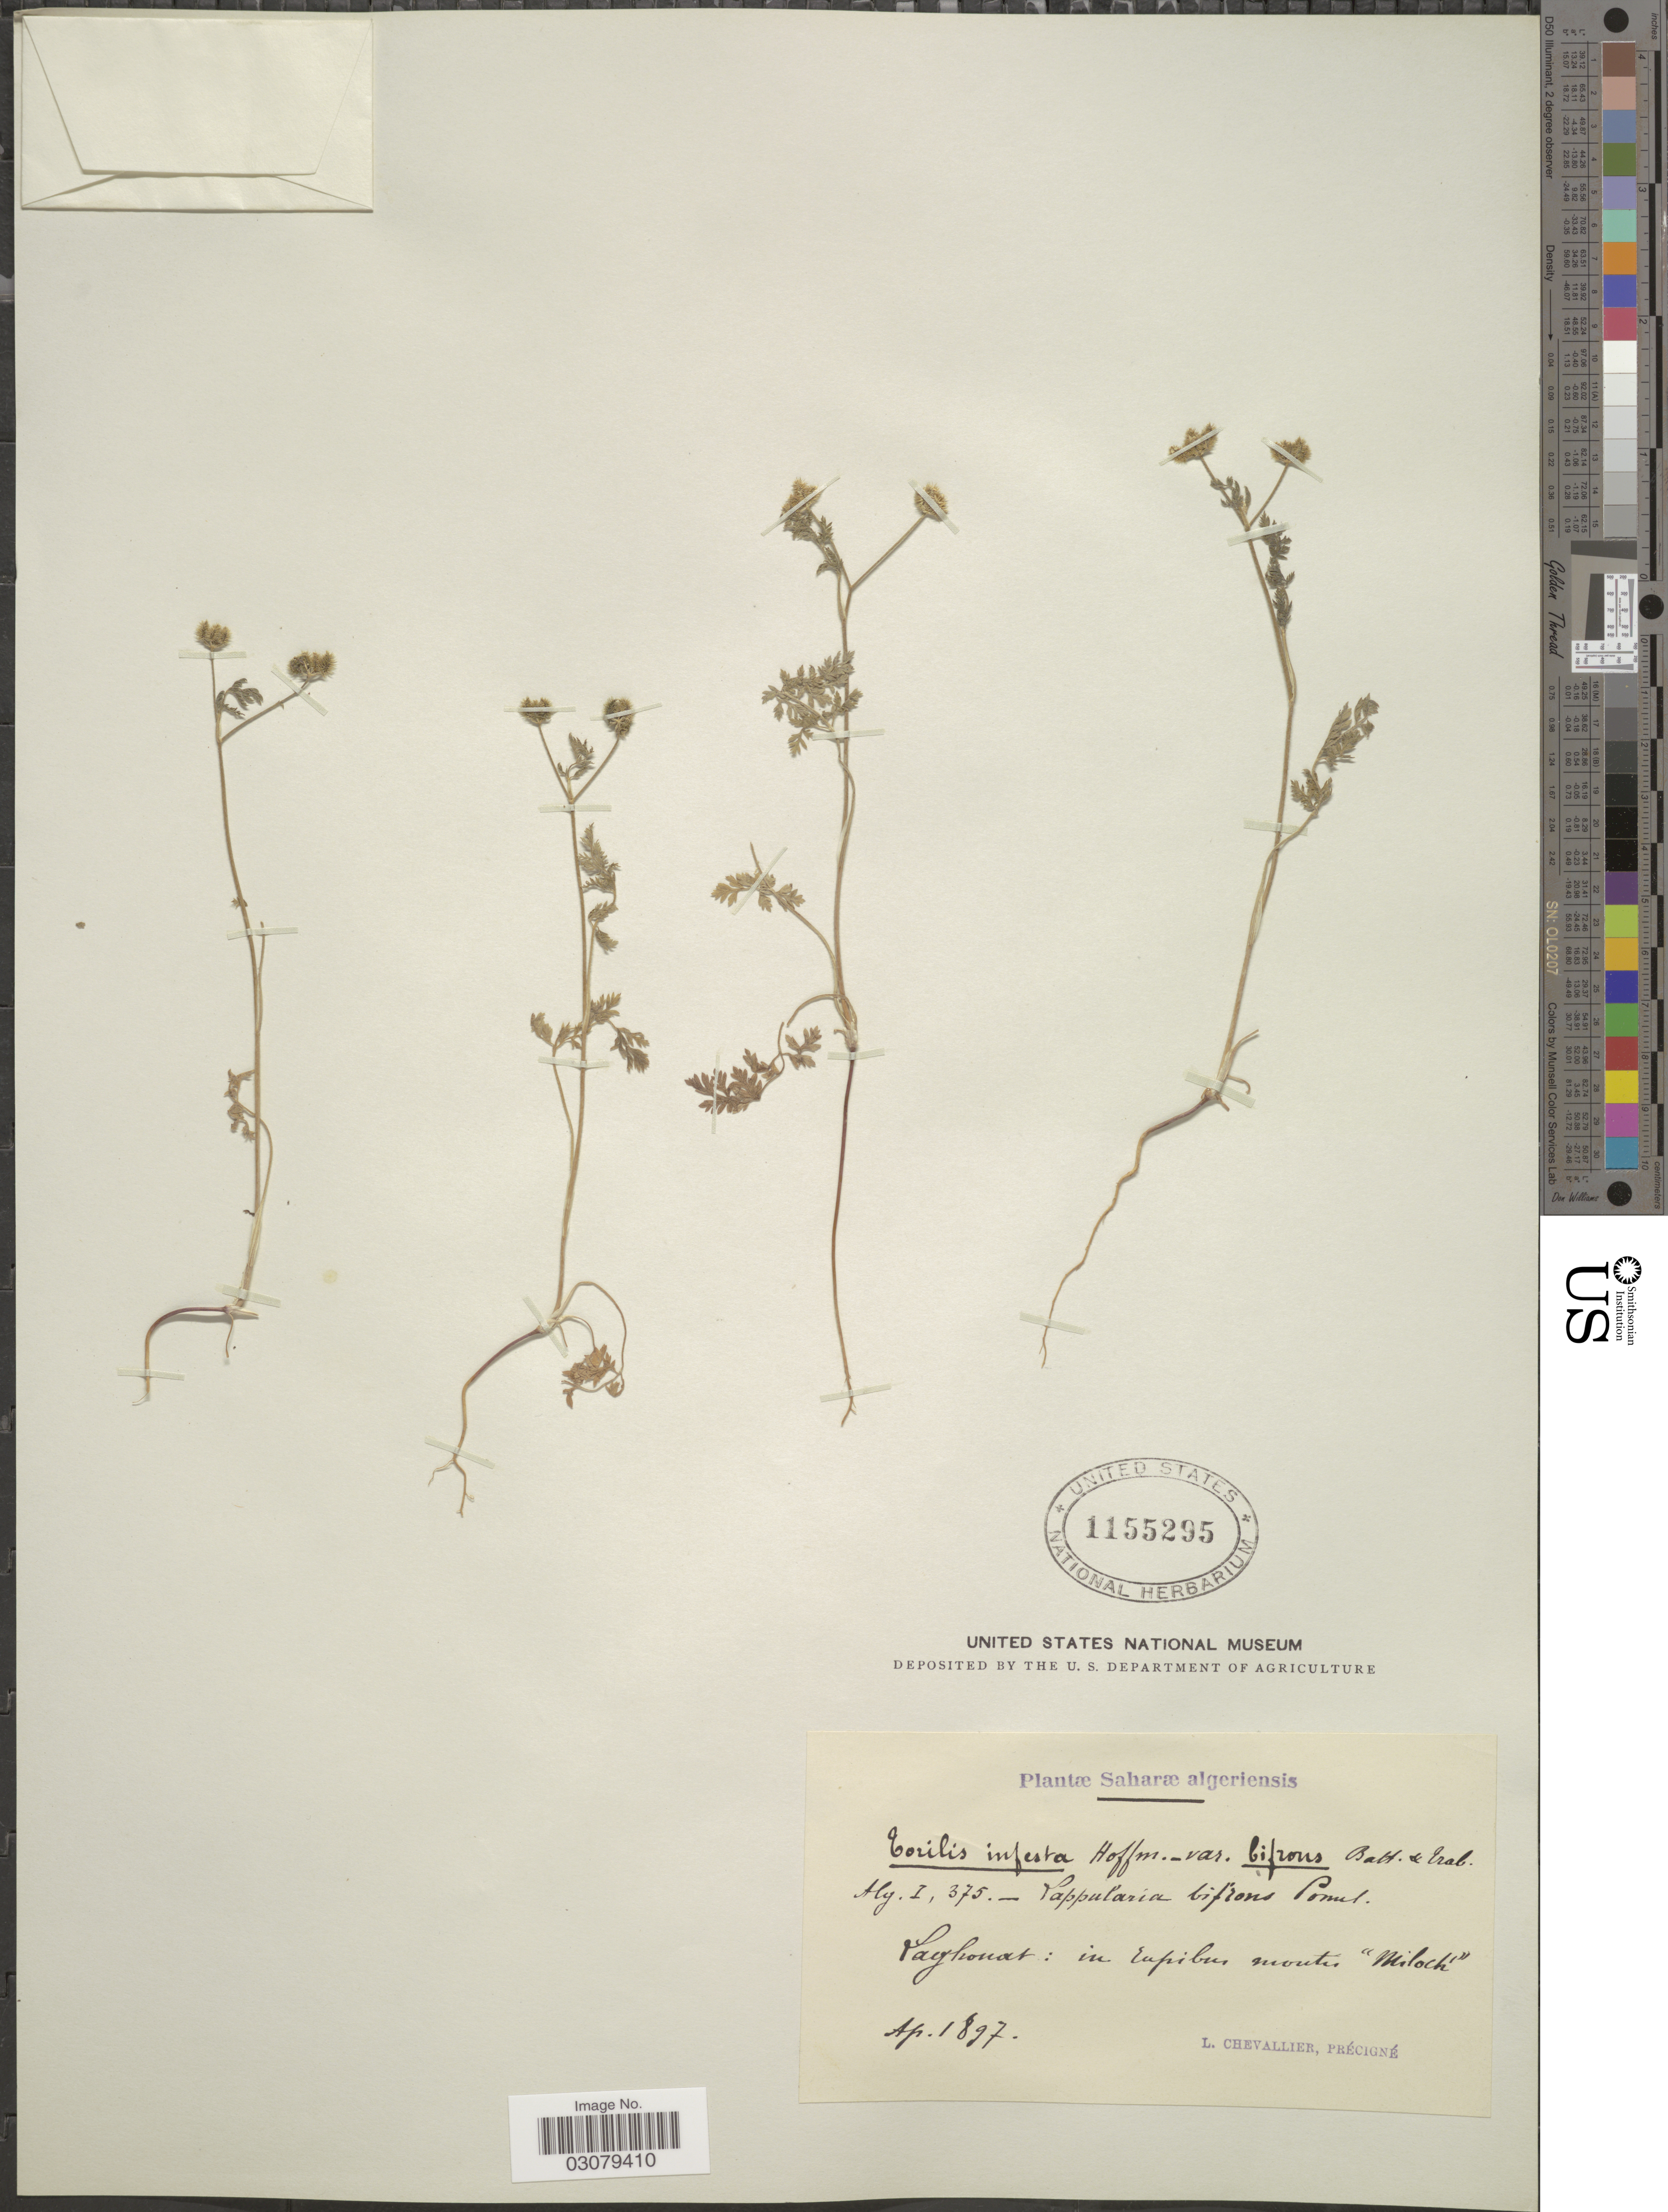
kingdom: Plantae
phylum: Tracheophyta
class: Magnoliopsida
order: Apiales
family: Apiaceae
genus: Torilis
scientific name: Torilis infesta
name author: (L.) Clairv.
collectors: L. Chevallier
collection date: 1897-04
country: Algeria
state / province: Laghouat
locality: Saharæ algeriensis. In rupibus montis "Miloch".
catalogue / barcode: US 1155295